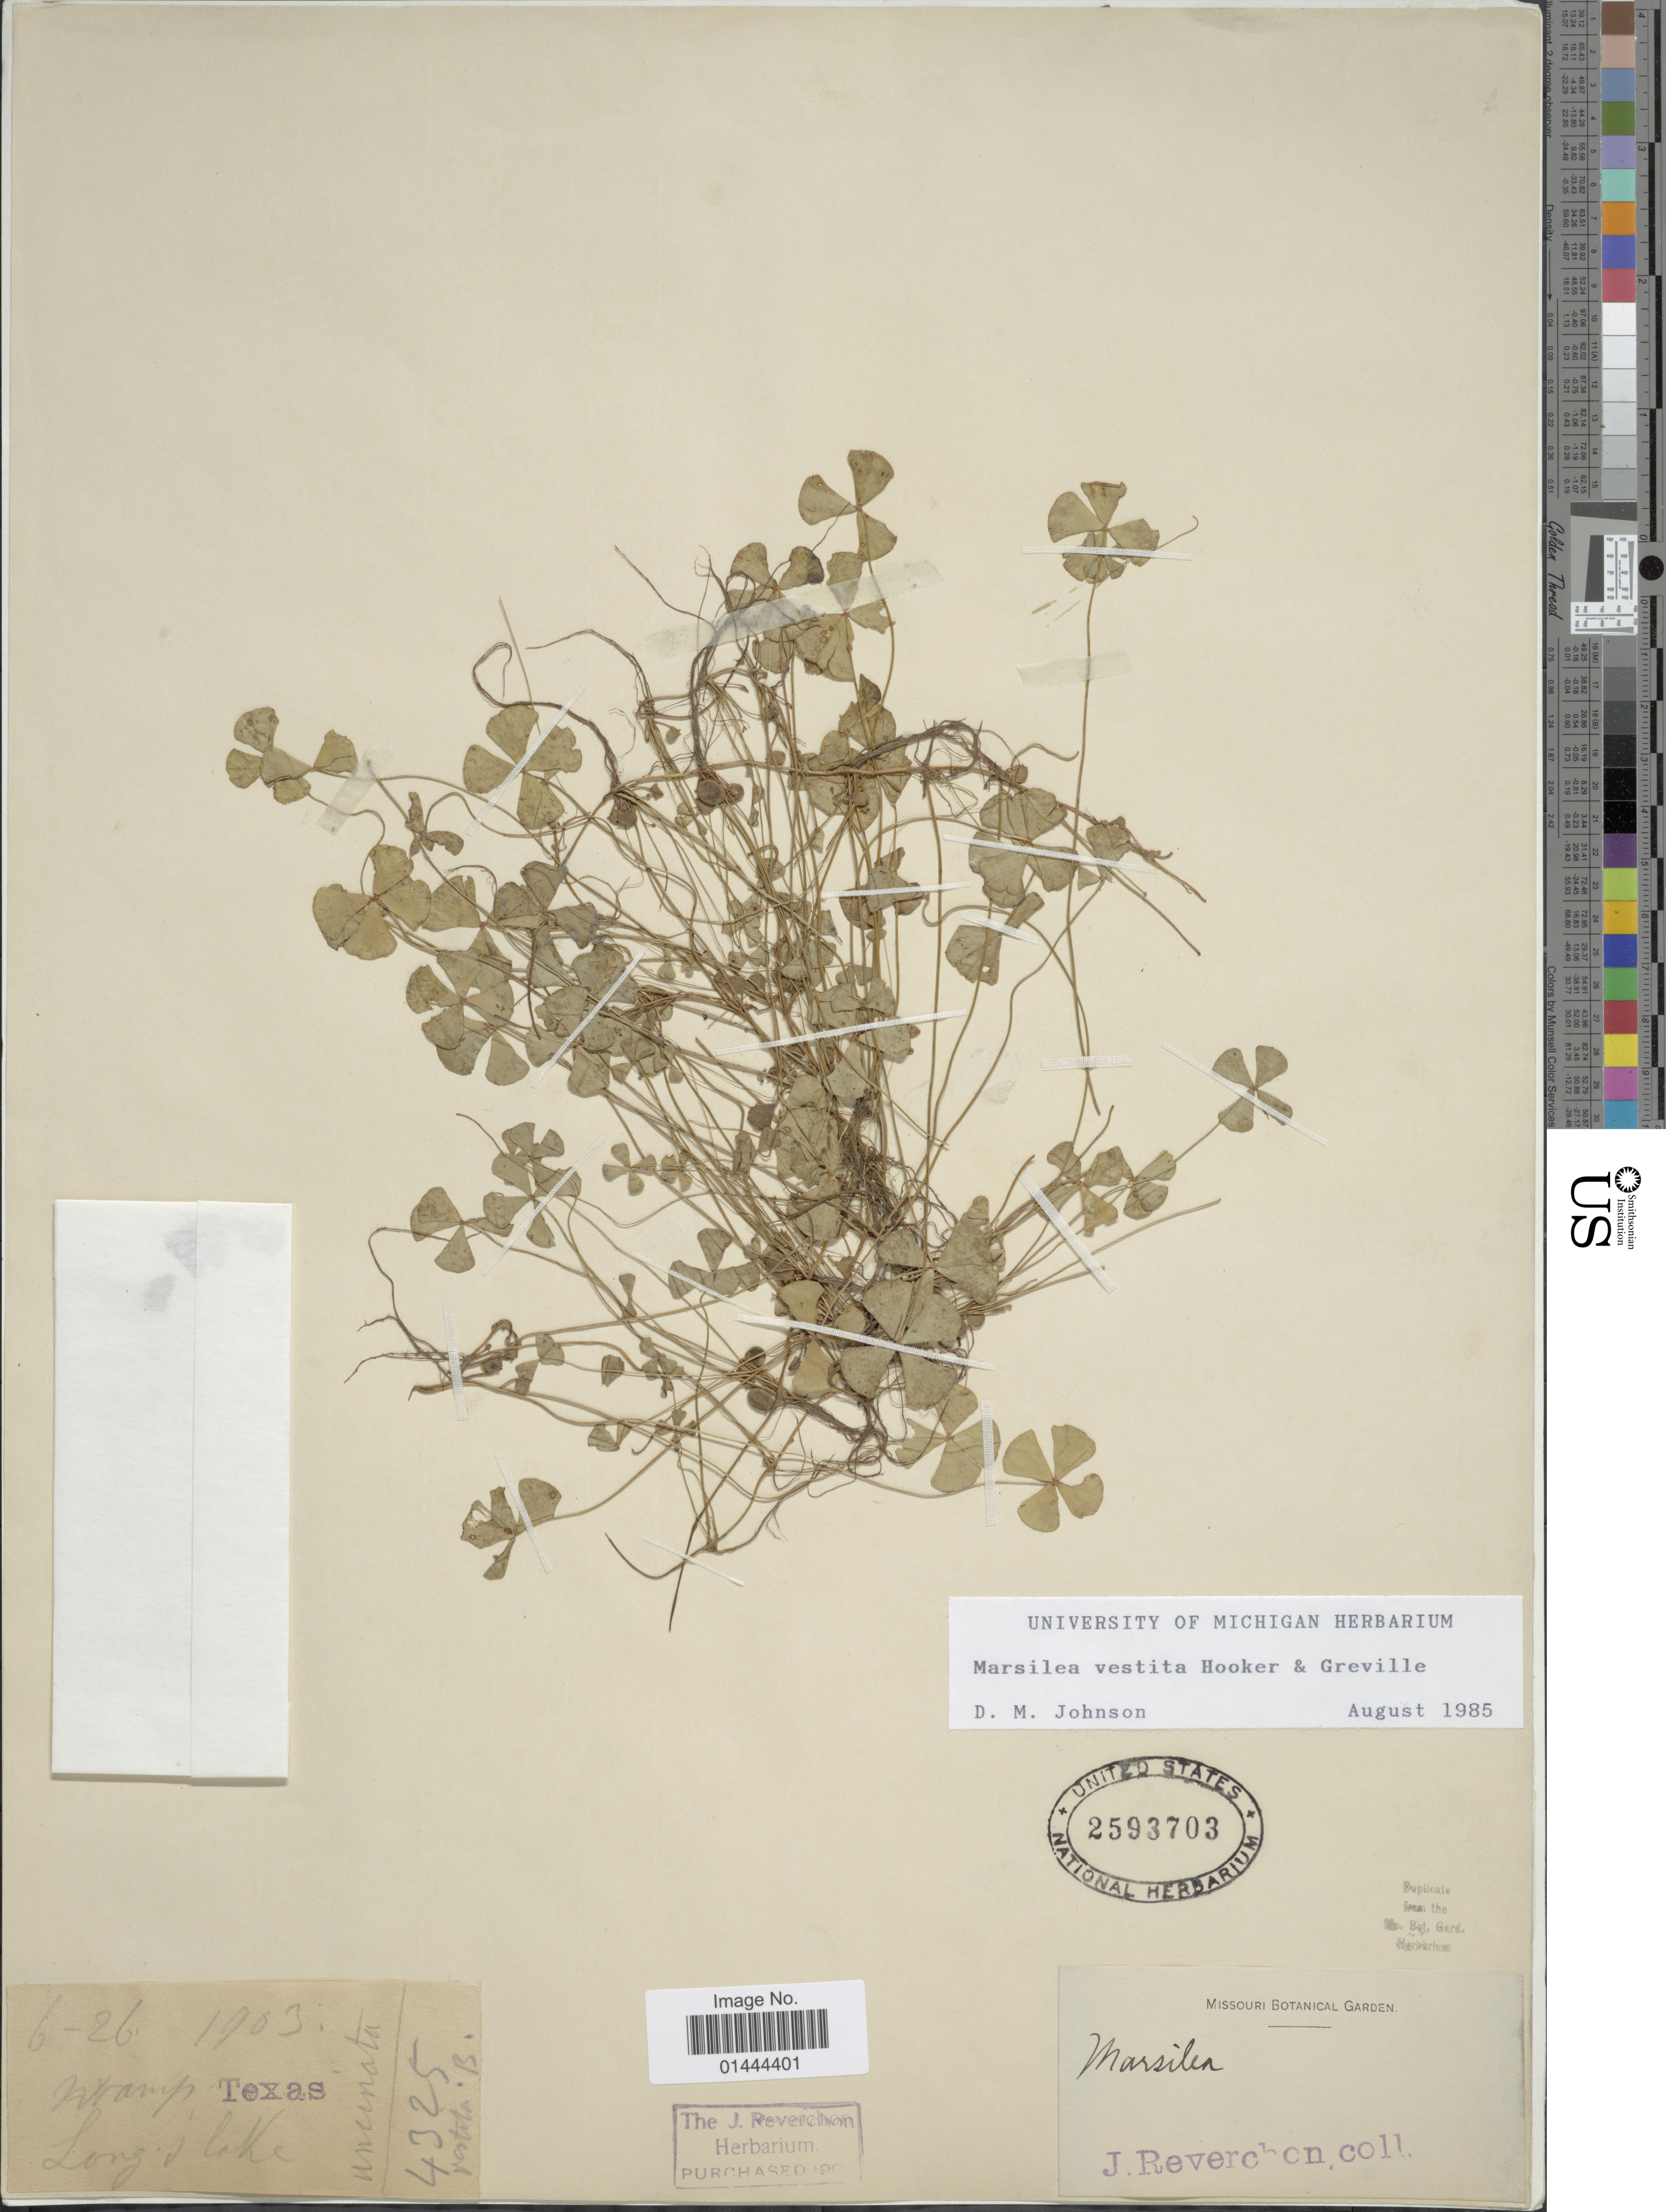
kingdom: Plantae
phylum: Tracheophyta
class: Polypodiopsida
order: Salviniales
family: Marsileaceae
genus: Marsilea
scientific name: Marsilea vestita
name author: Hook. & Grev.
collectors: J. Reverchon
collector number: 4325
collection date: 1903-06-26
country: United States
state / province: Texas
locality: Swamp, Long's Lake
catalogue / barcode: US 2593703